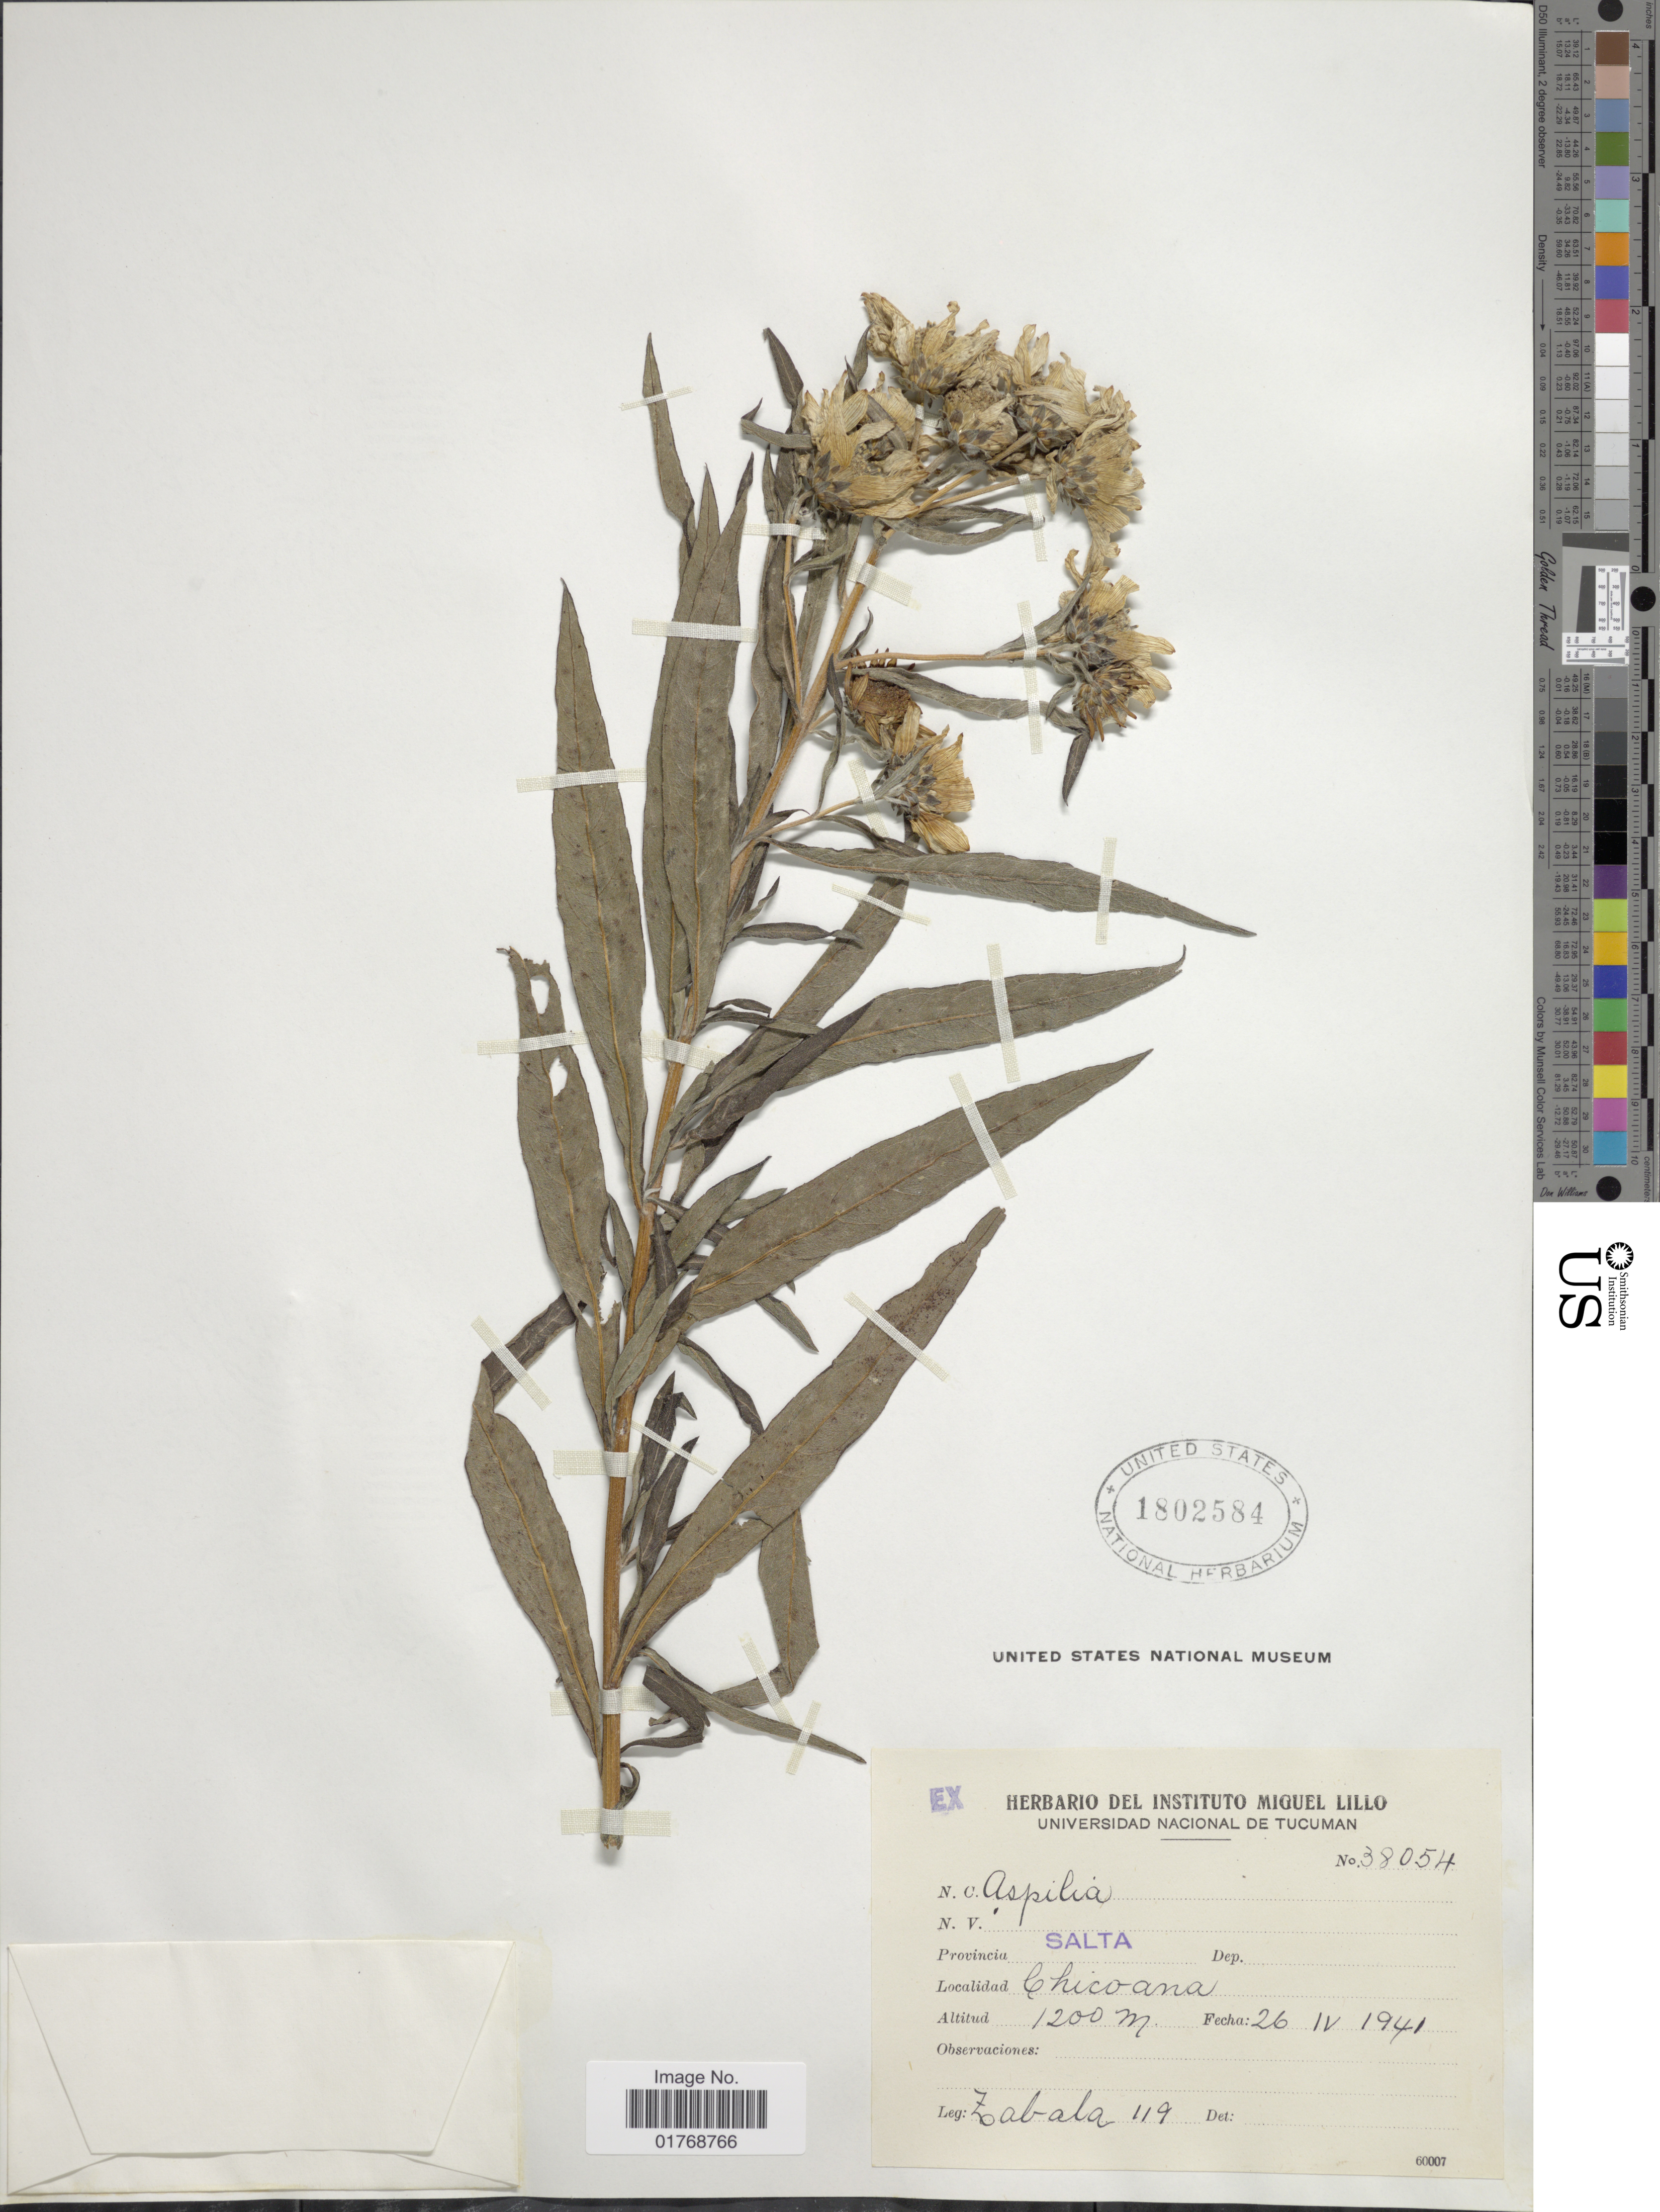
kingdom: Plantae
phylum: Tracheophyta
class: Magnoliopsida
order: Asterales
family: Asteraceae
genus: Viguiera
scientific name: Viguiera oligodonta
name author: Blake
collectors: Zabala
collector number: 119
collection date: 1941-04-26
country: Argentina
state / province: Salta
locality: Provincia Salta. Chicoana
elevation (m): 1200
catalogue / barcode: US 1802584